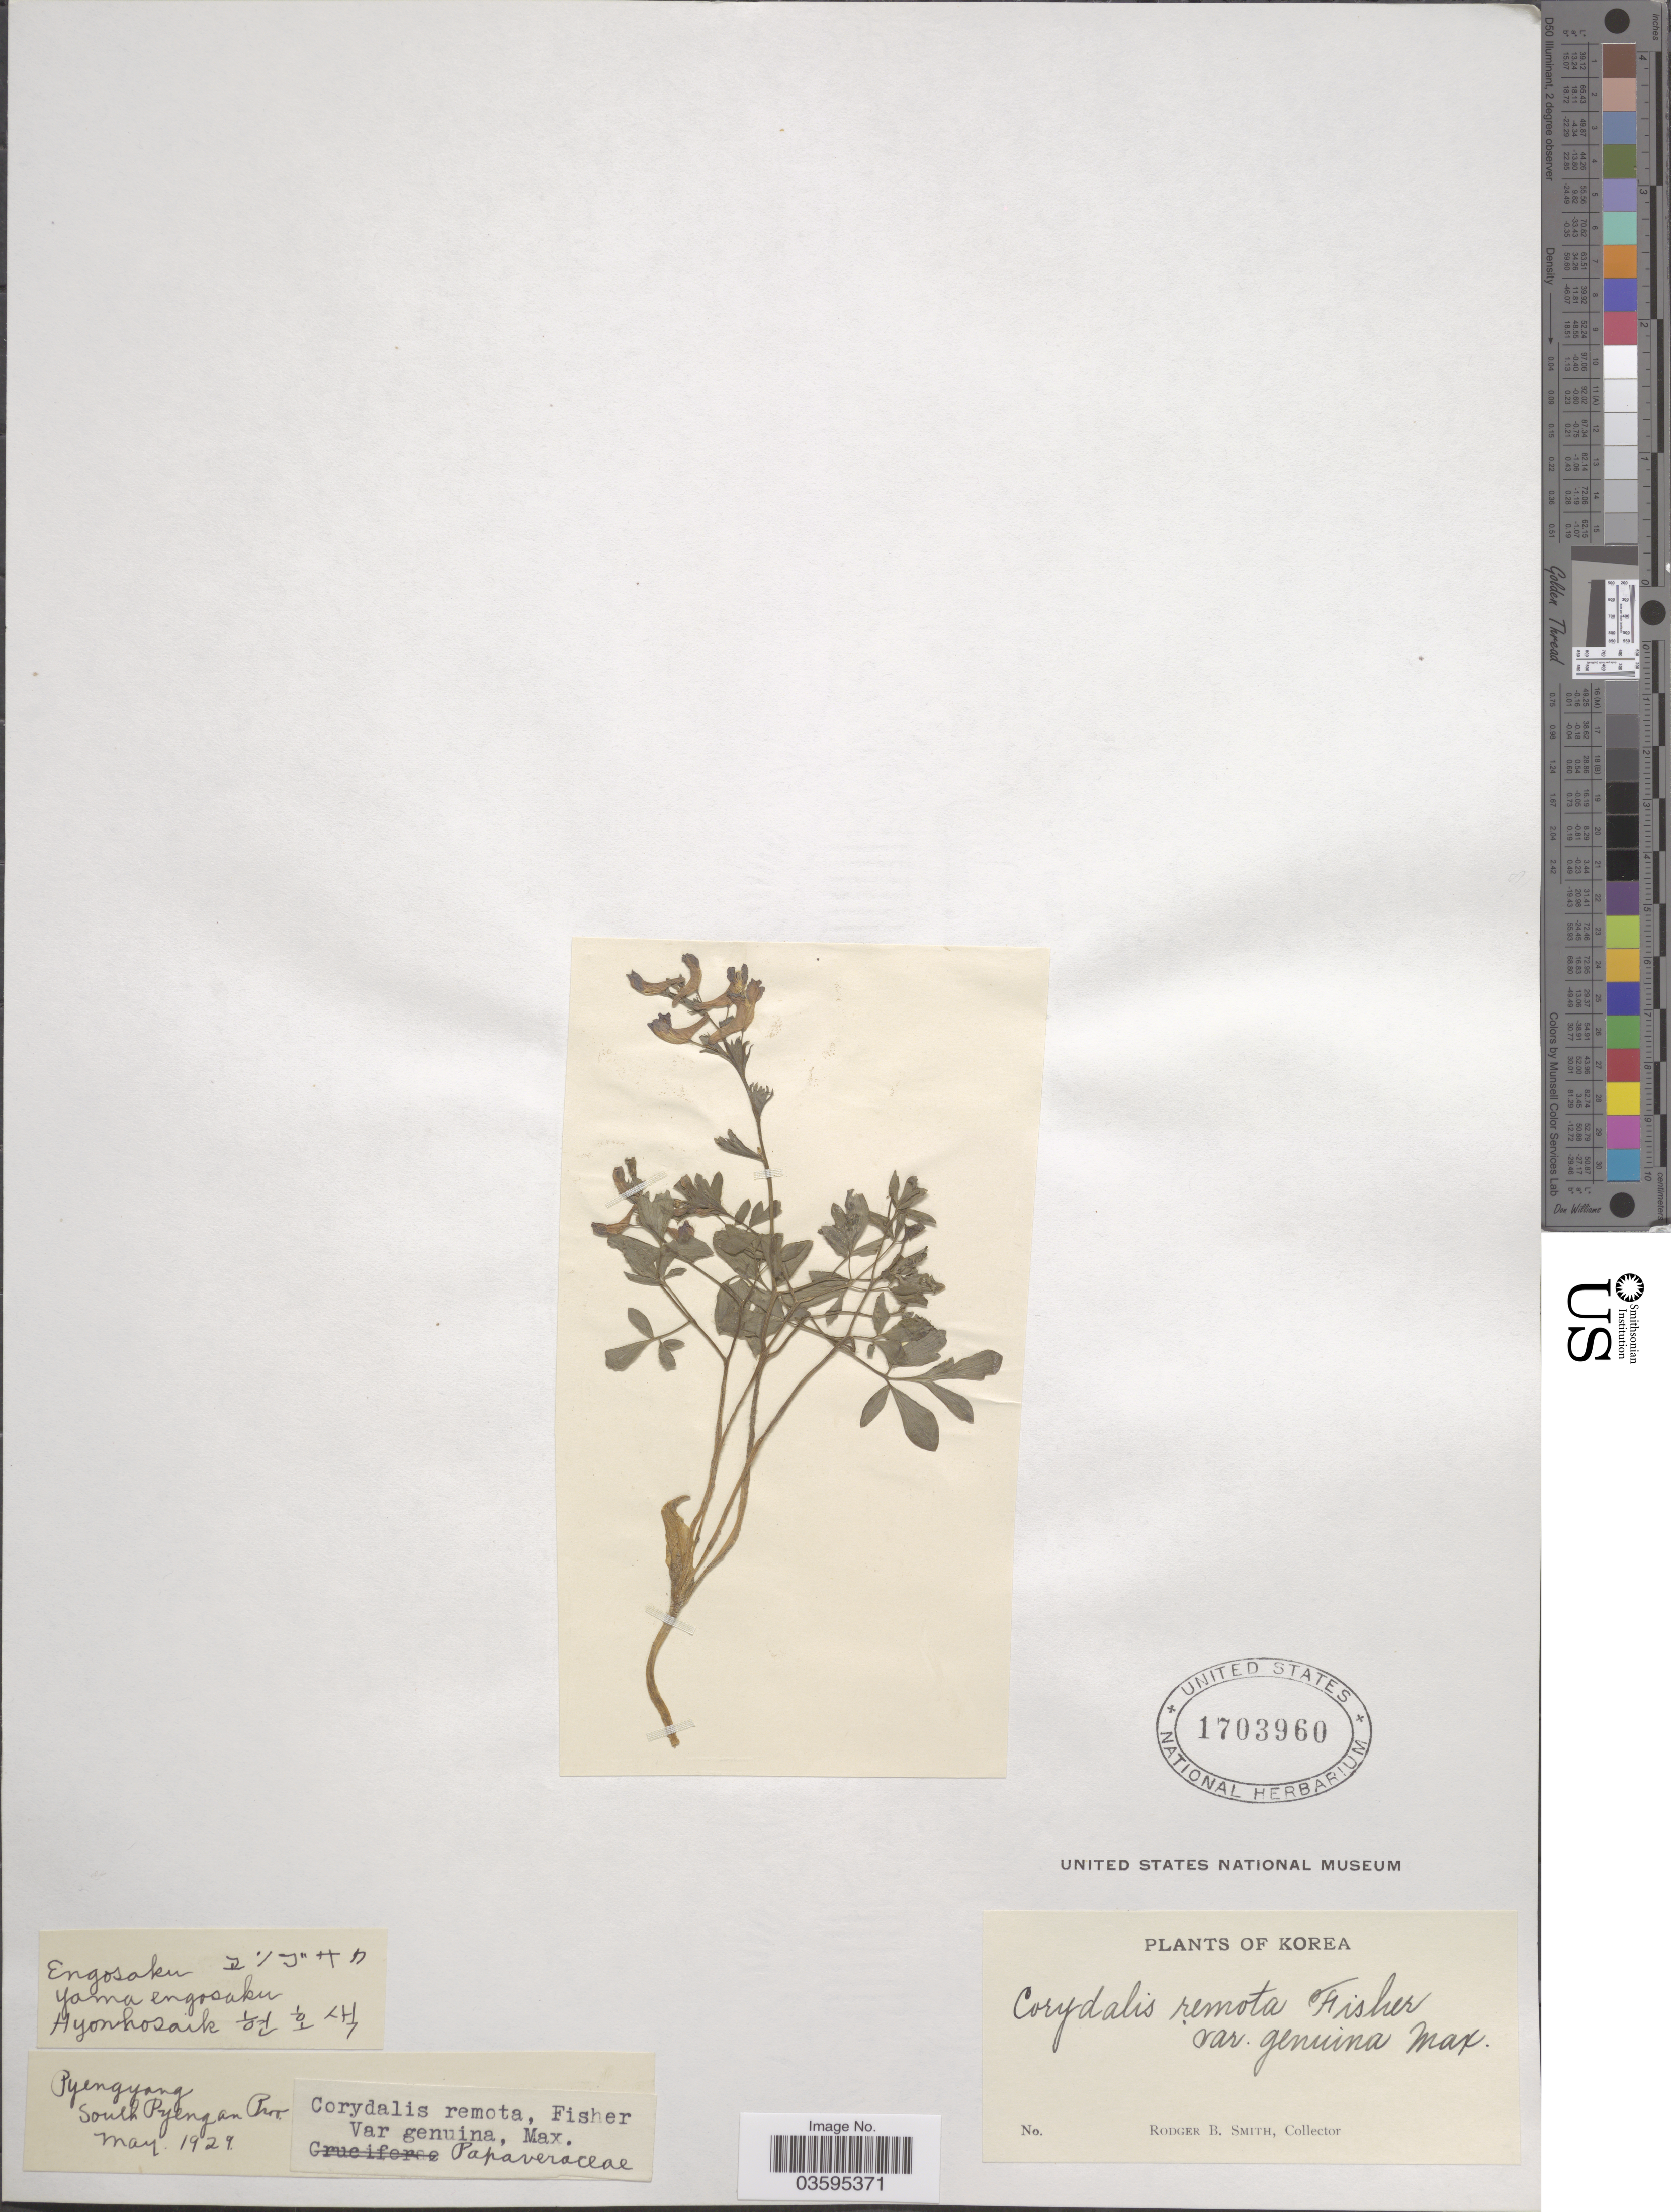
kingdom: Plantae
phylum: Tracheophyta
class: Magnoliopsida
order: Ranunculales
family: Papaveraceae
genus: Corydalis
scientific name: Corydalis remota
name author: Fisch. & Maxim.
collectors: R. B. Smith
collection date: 1929-05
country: North Korea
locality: Pyengyang. South Pyengan Prov.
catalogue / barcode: US 1703960